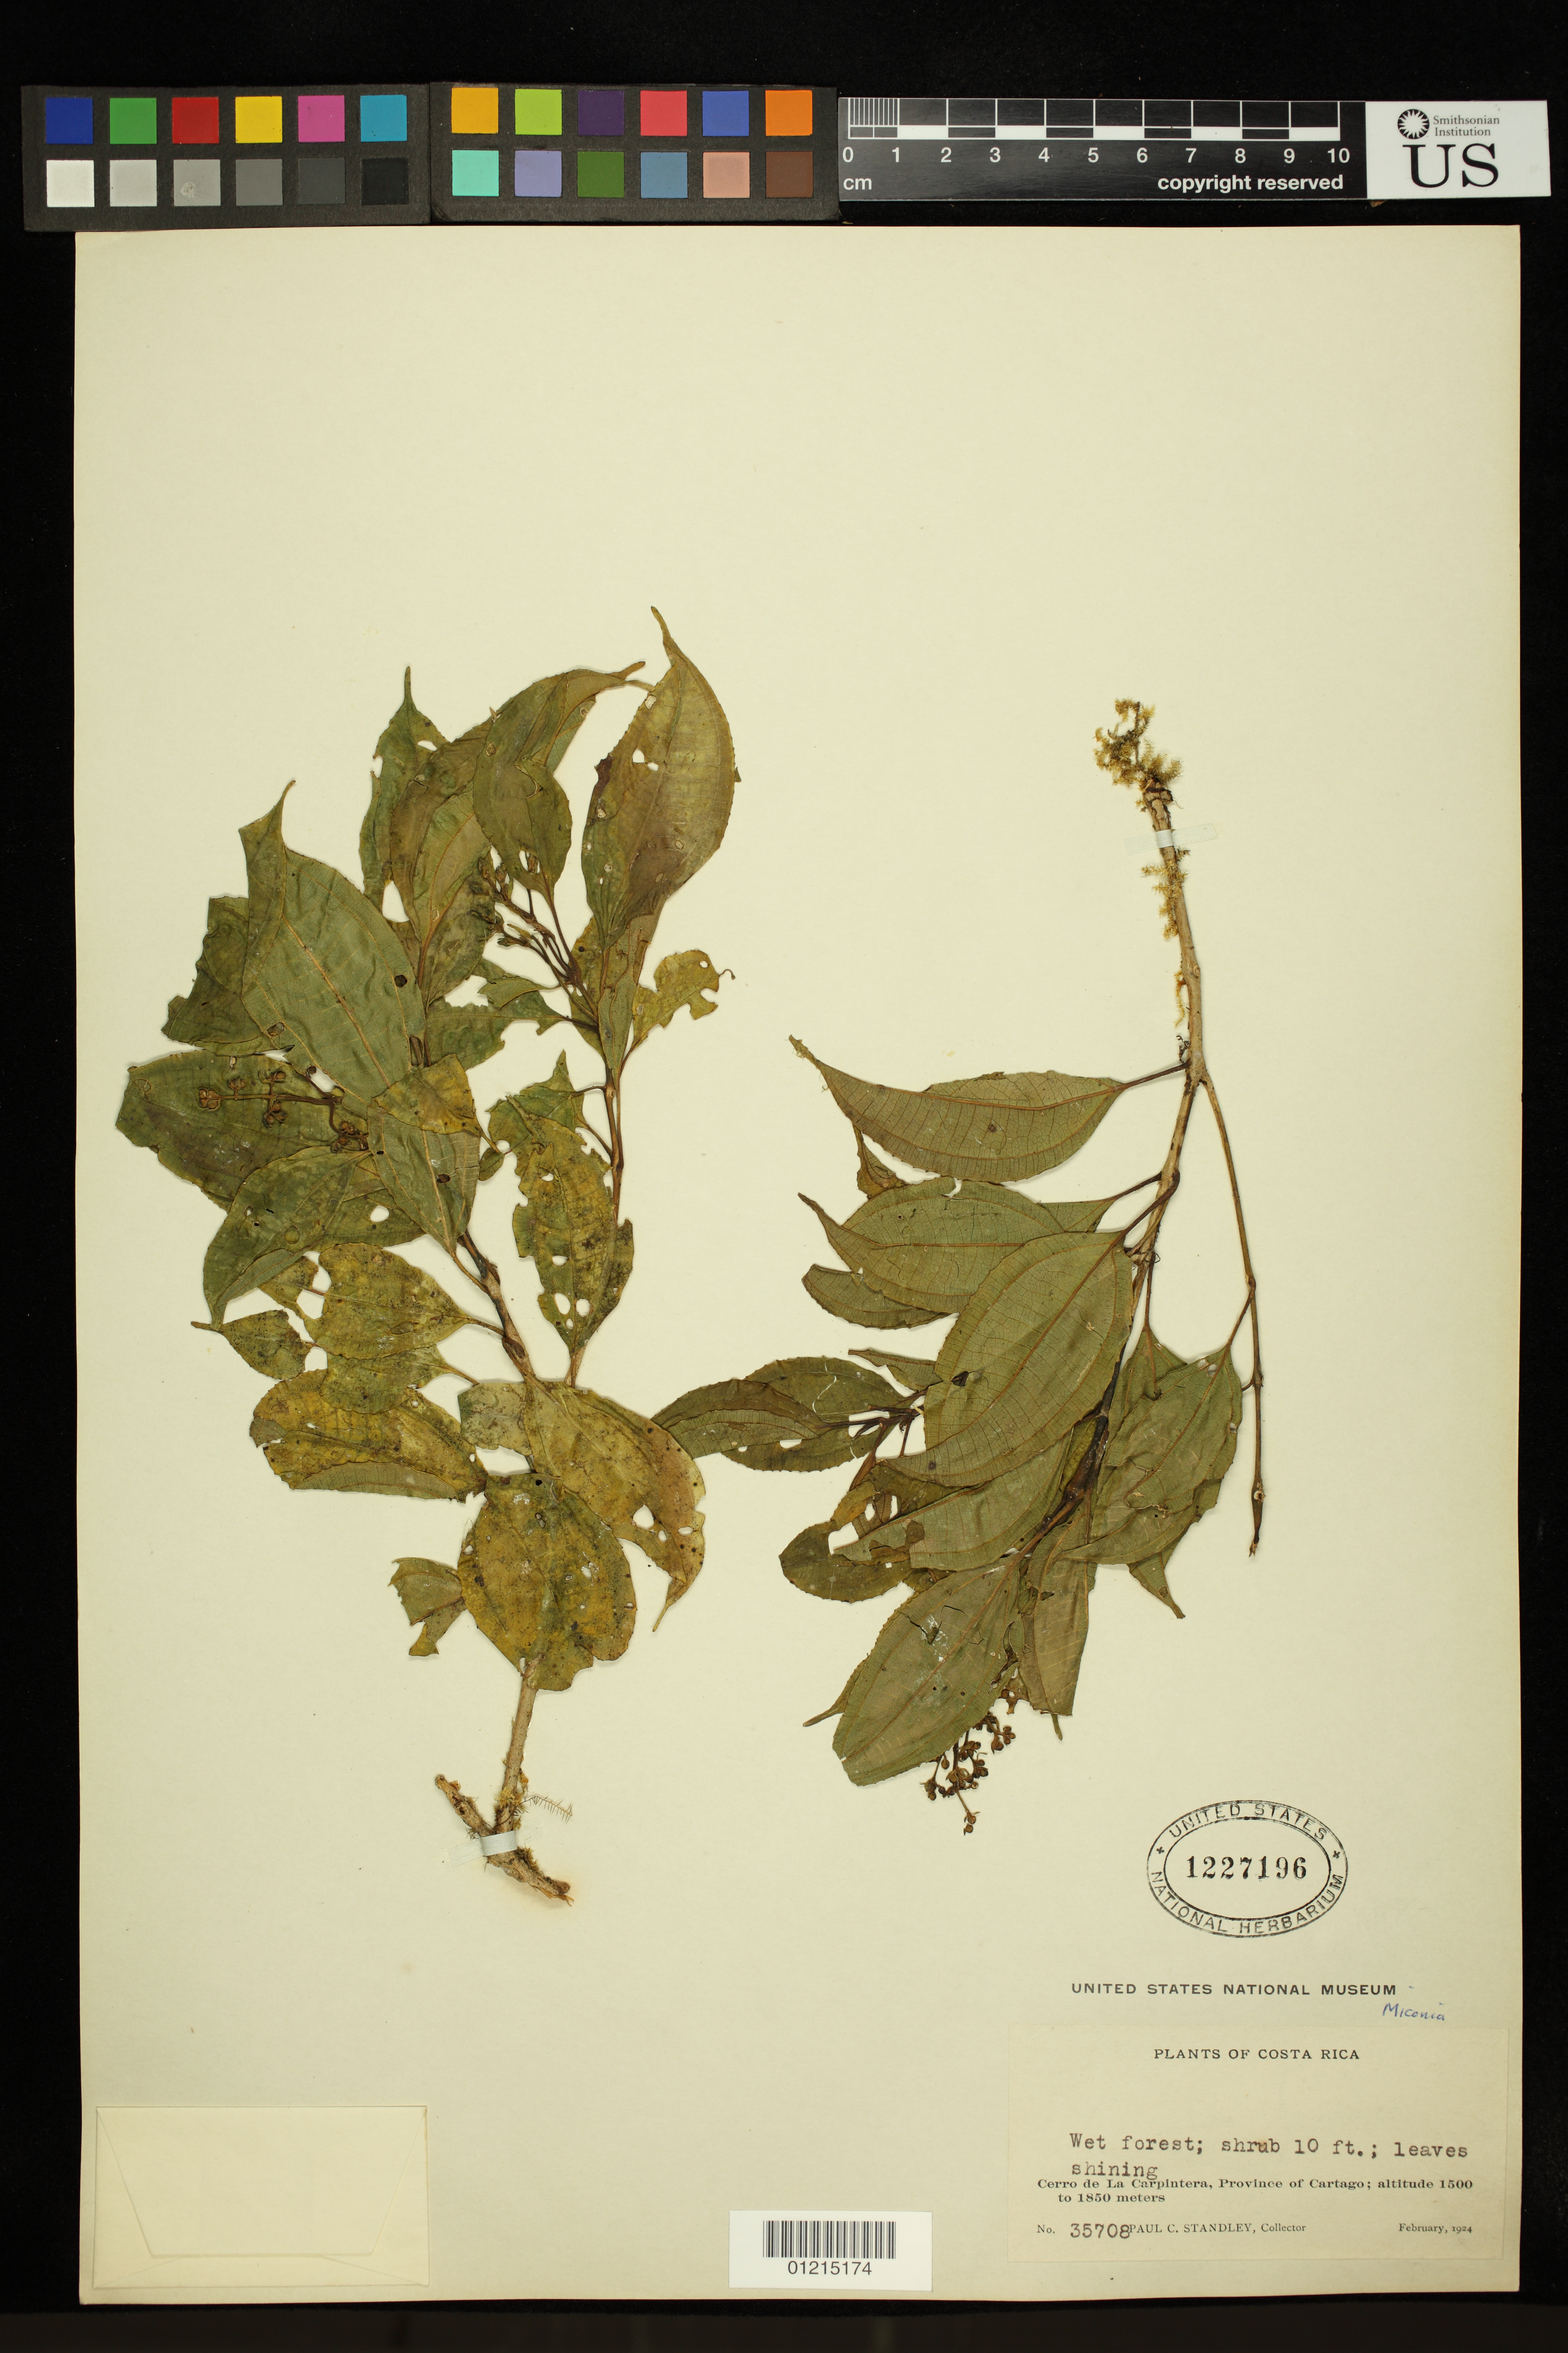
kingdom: Plantae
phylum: Tracheophyta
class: Magnoliopsida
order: Myrtales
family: Melastomataceae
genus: Miconia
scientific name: Miconia sp.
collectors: P. C. Standley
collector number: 35708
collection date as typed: Feb 1924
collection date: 1924-02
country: Costa Rica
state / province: Cartago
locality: Cerro of La Carpintera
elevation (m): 1500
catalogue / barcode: US 1227196